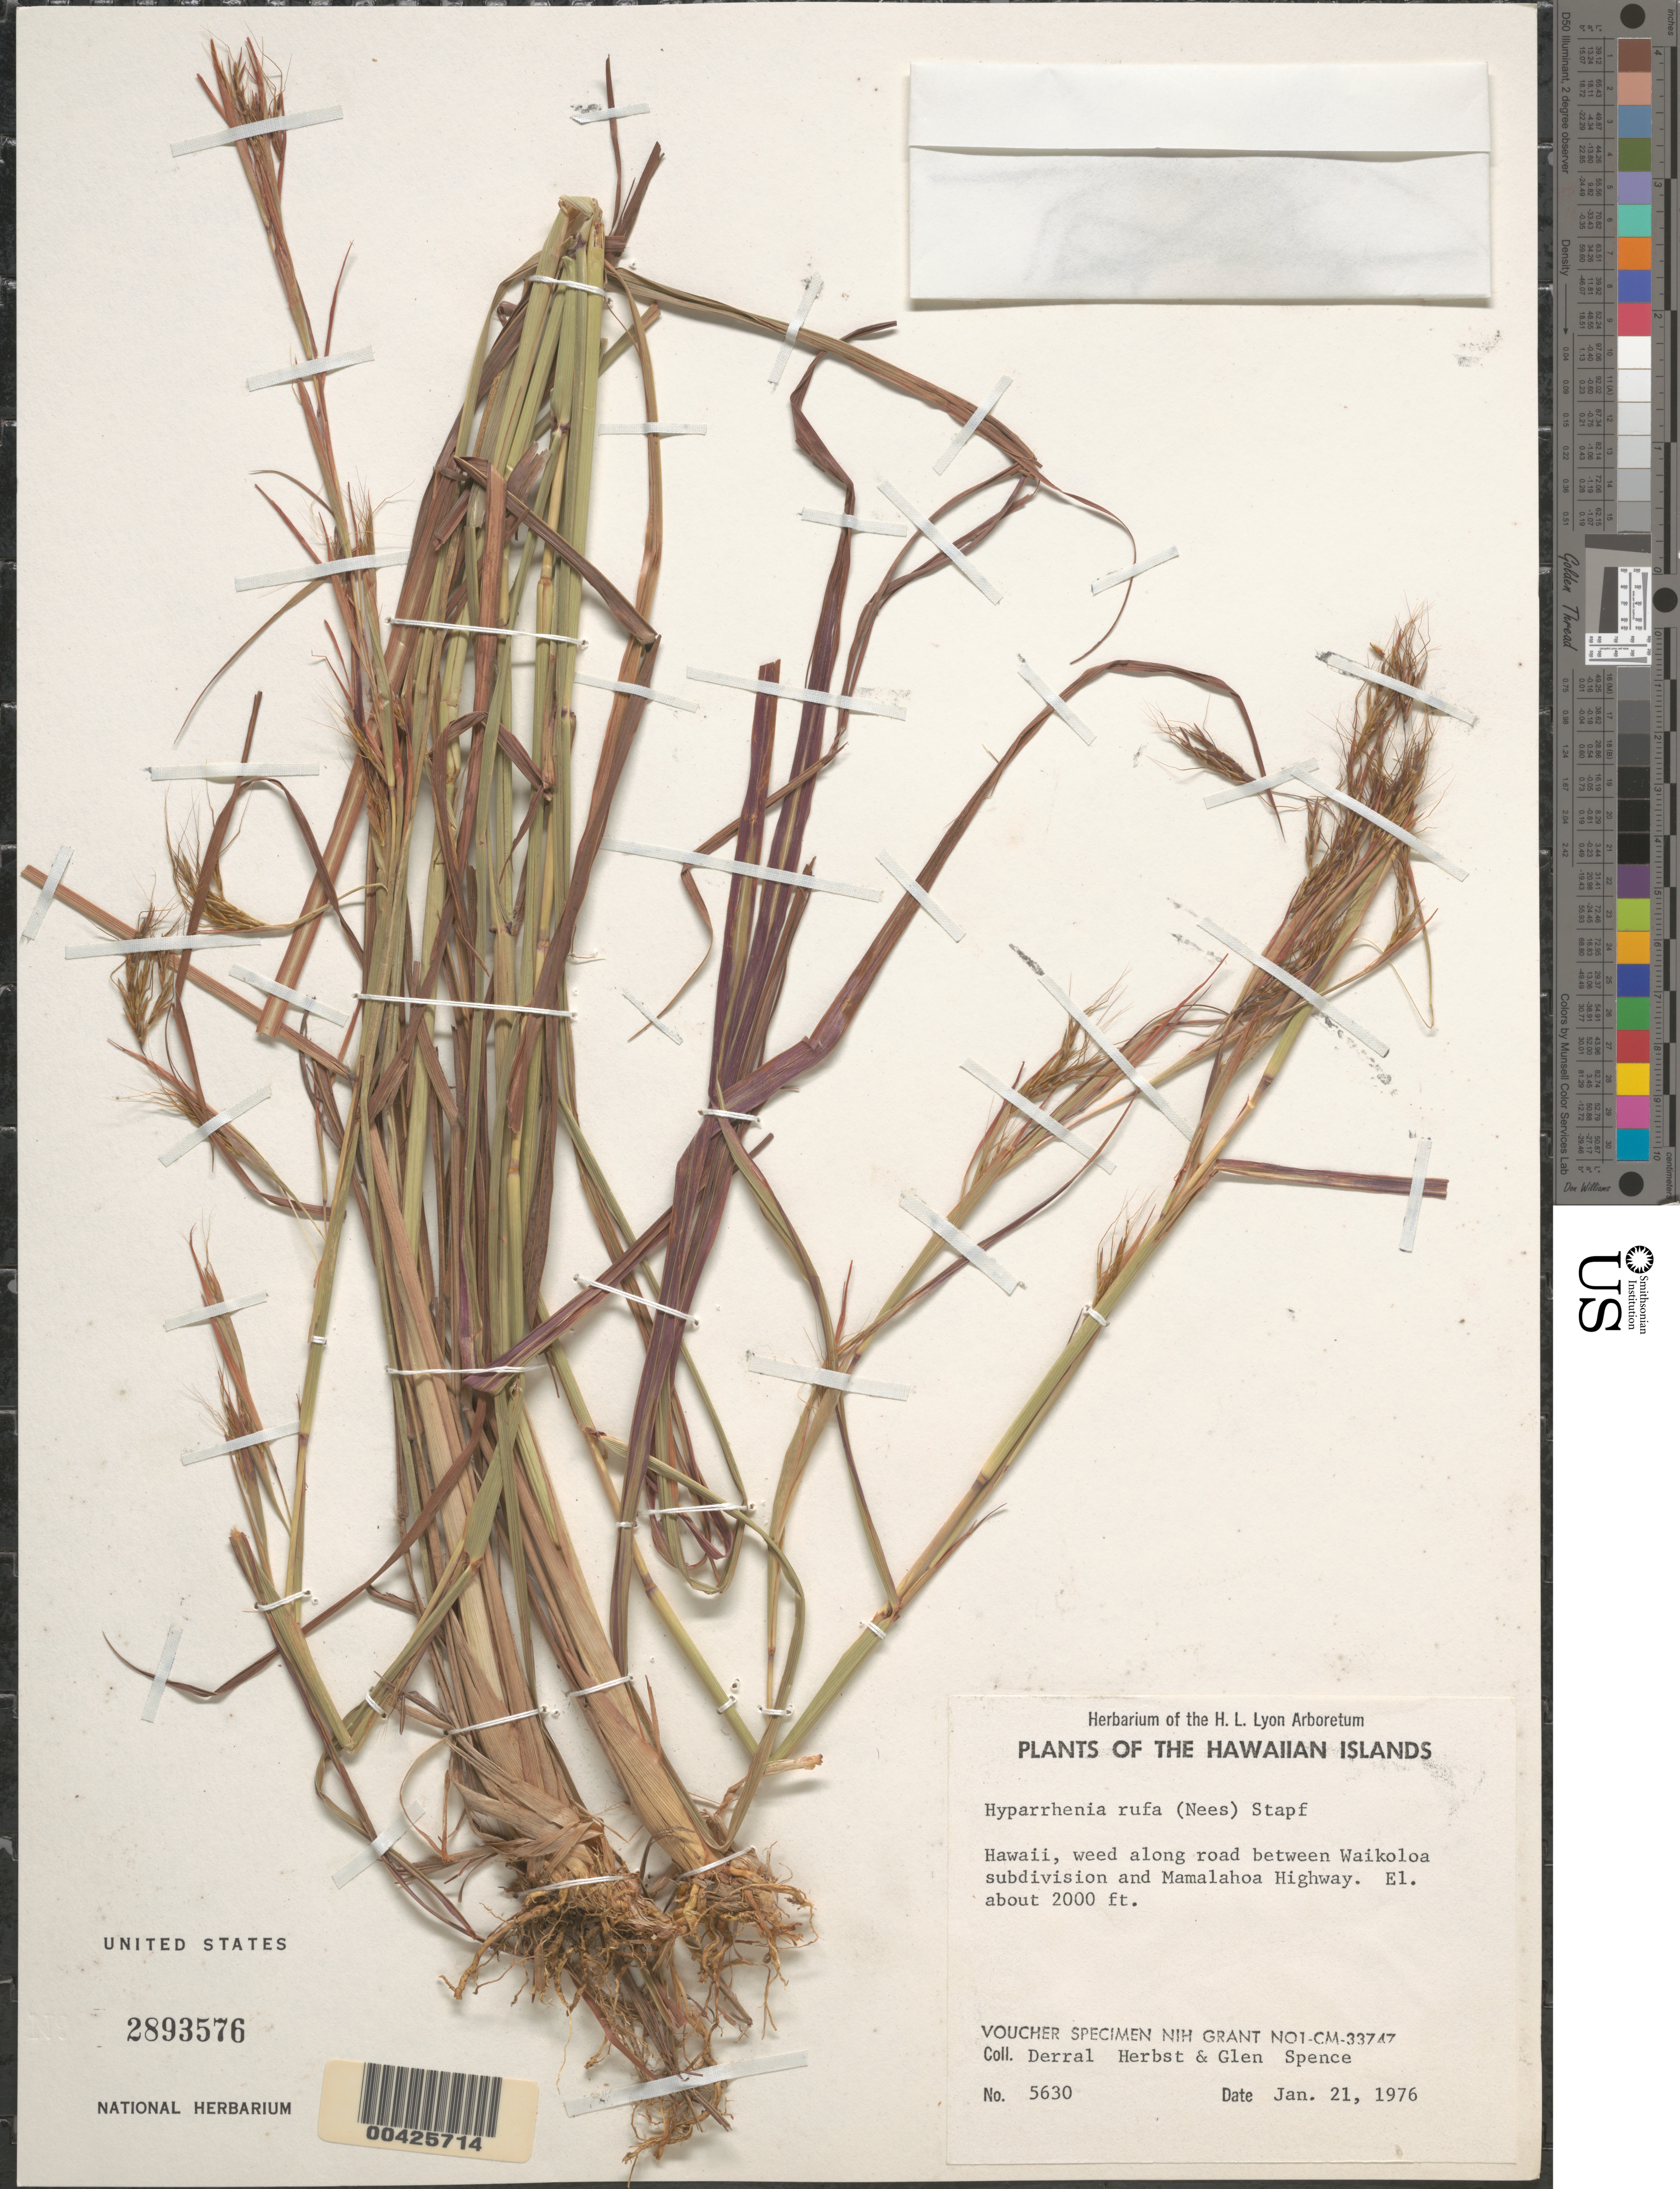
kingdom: Plantae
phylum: Tracheophyta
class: Liliopsida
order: Poales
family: Poaceae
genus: Hyparrhenia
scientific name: Hyparrhenia rufa var. rufa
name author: (Nees) Stapf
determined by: Faccenda, K.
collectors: D. R. Herbst & G. Spence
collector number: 5630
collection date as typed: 21 Jan 1976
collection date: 1976-01-21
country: United States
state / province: Hawaii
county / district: Hawaii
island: Hawaii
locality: Along road between Waikoloa subdivision and Mamalahoa Hwy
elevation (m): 610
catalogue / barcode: US 2893576